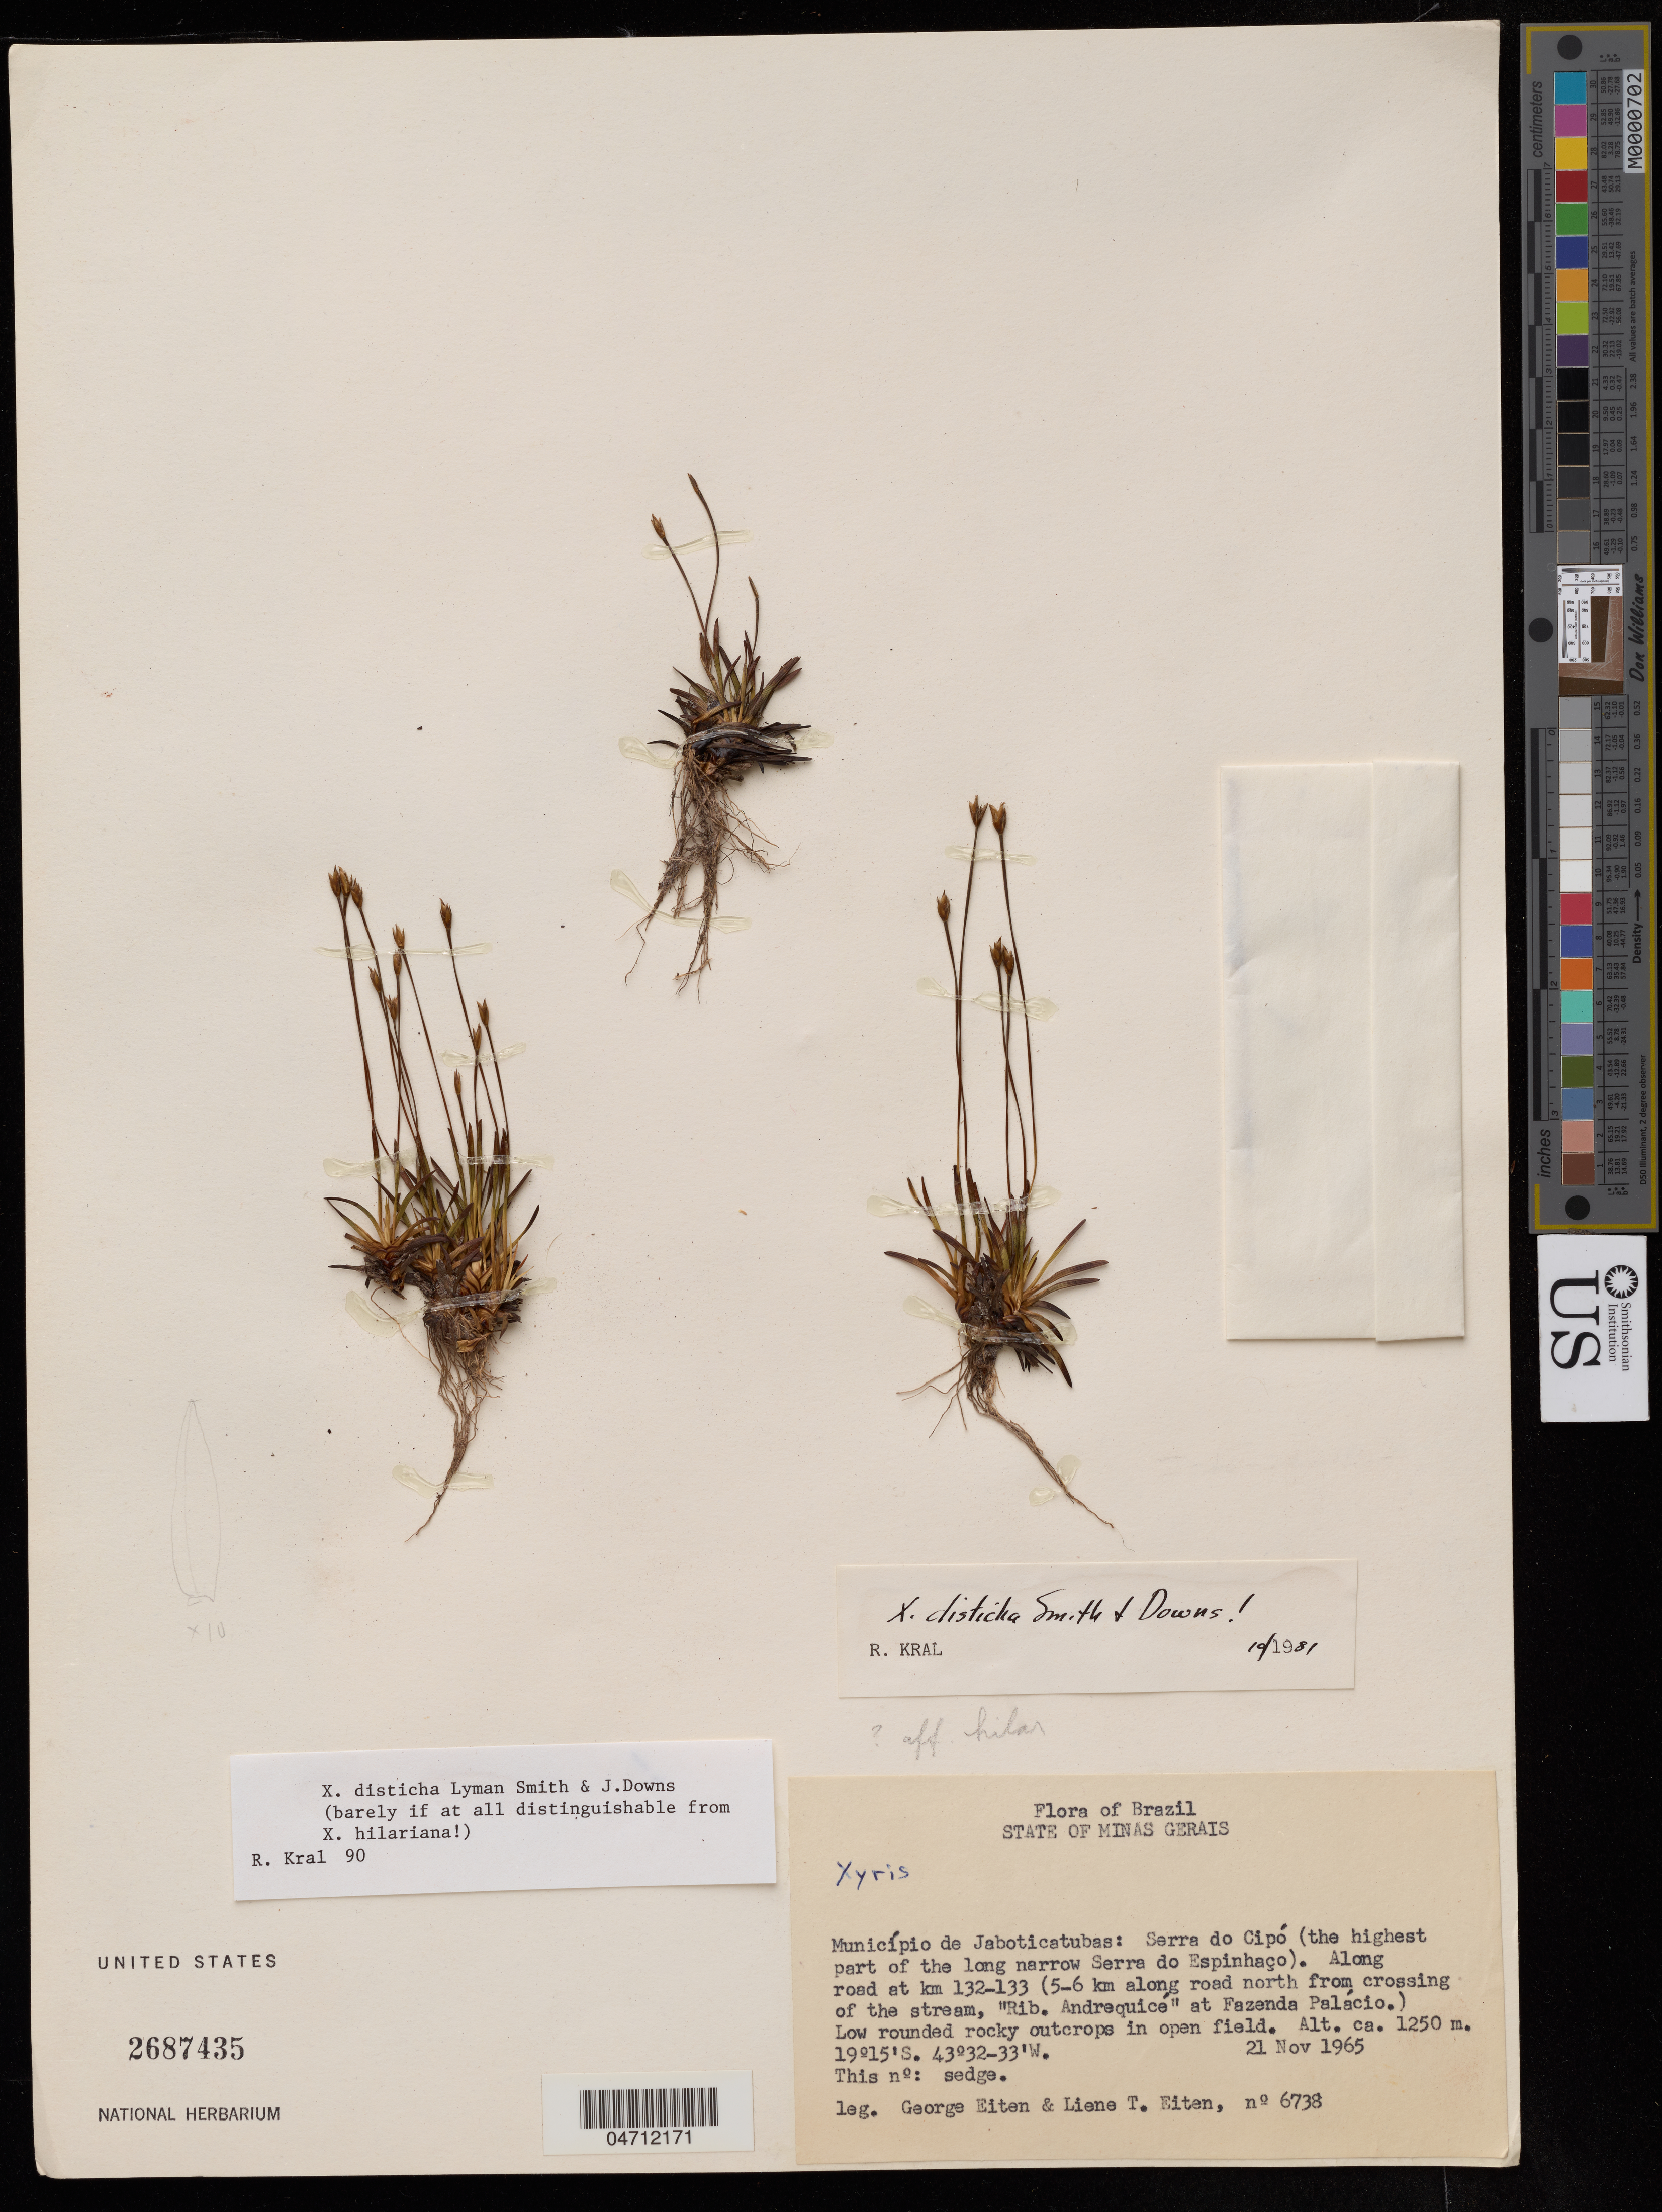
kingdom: Plantae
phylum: Tracheophyta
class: Liliopsida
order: Poales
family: Xyridaceae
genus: Xyris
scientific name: Xyris disticha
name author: L.B. Sm. & Downs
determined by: Kral, Robert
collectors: G. Eiten & L. T. Eiten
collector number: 6738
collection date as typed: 21 Nov 1965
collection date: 1965-11-21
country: Brazil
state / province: Minas Gerais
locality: Mun. Jaboticatubas, Serra do Cipo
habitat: Low rounded rocky outcrops in open field.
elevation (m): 1250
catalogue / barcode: US 2687435